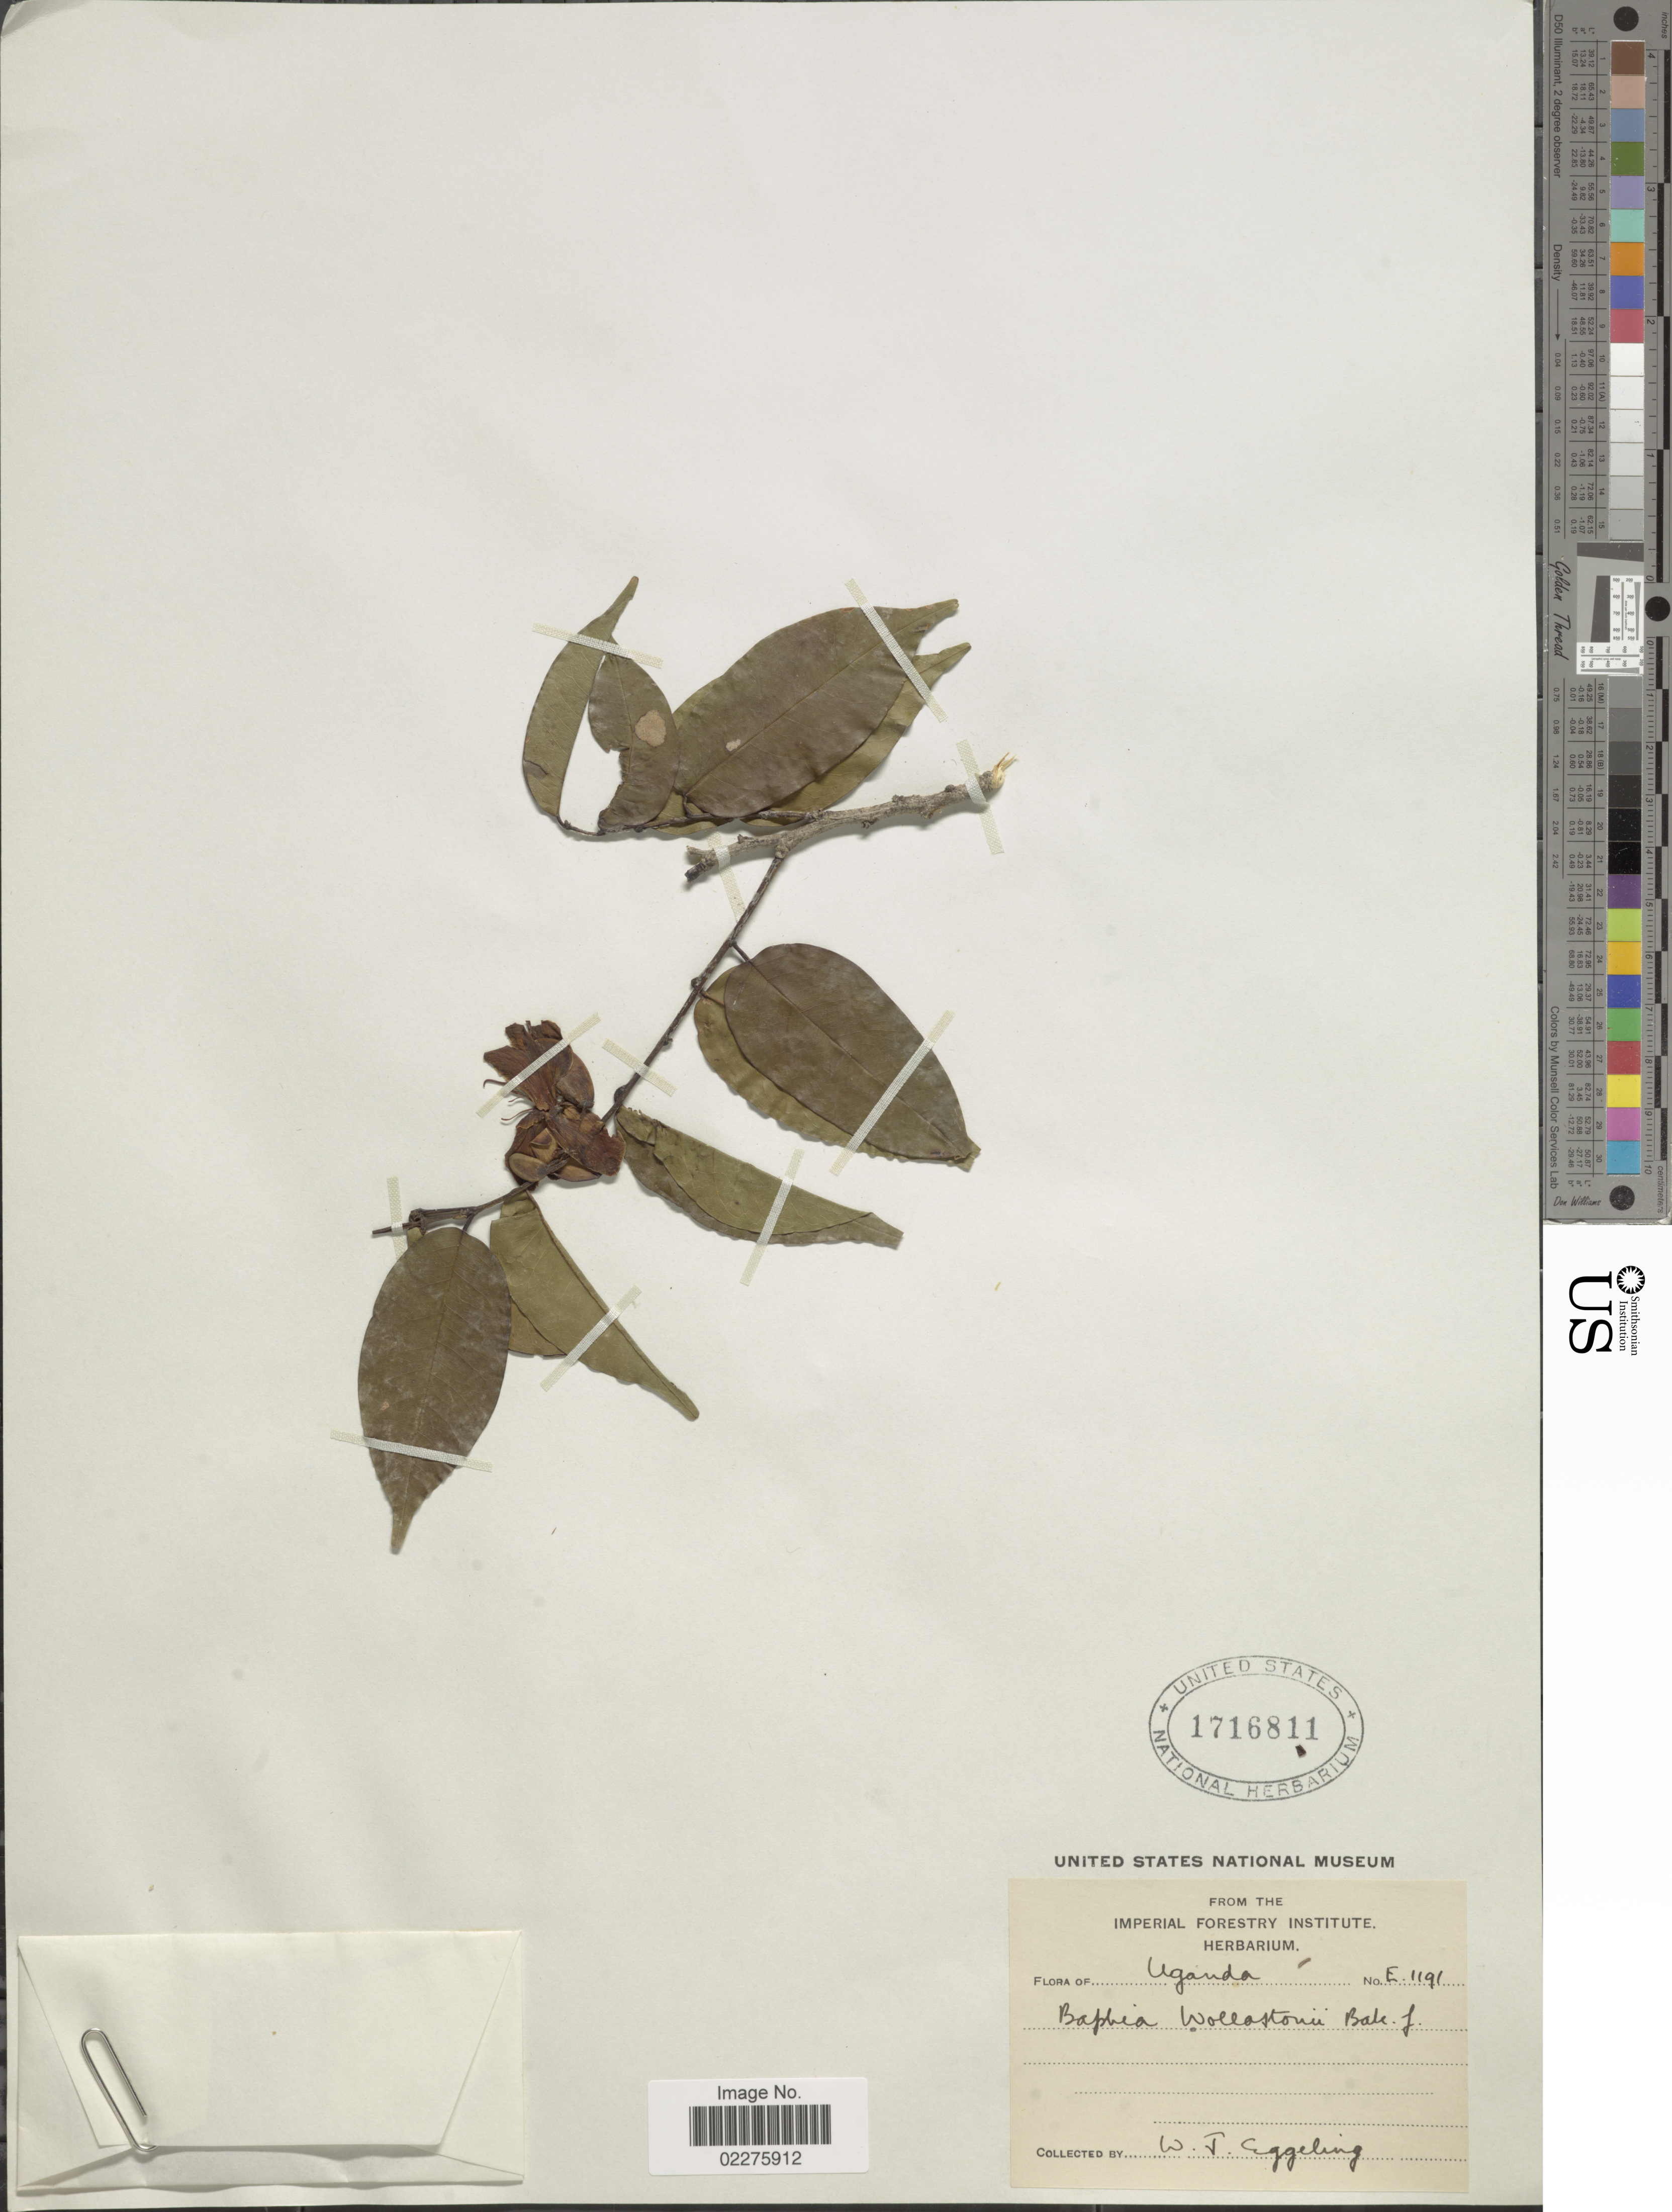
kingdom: Plantae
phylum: Tracheophyta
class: Magnoliopsida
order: Fabales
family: Fabaceae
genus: Baphia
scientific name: Baphia wollastonii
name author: Baker f.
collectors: W. Eggeling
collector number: E1191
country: Uganda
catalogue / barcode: US 1716811